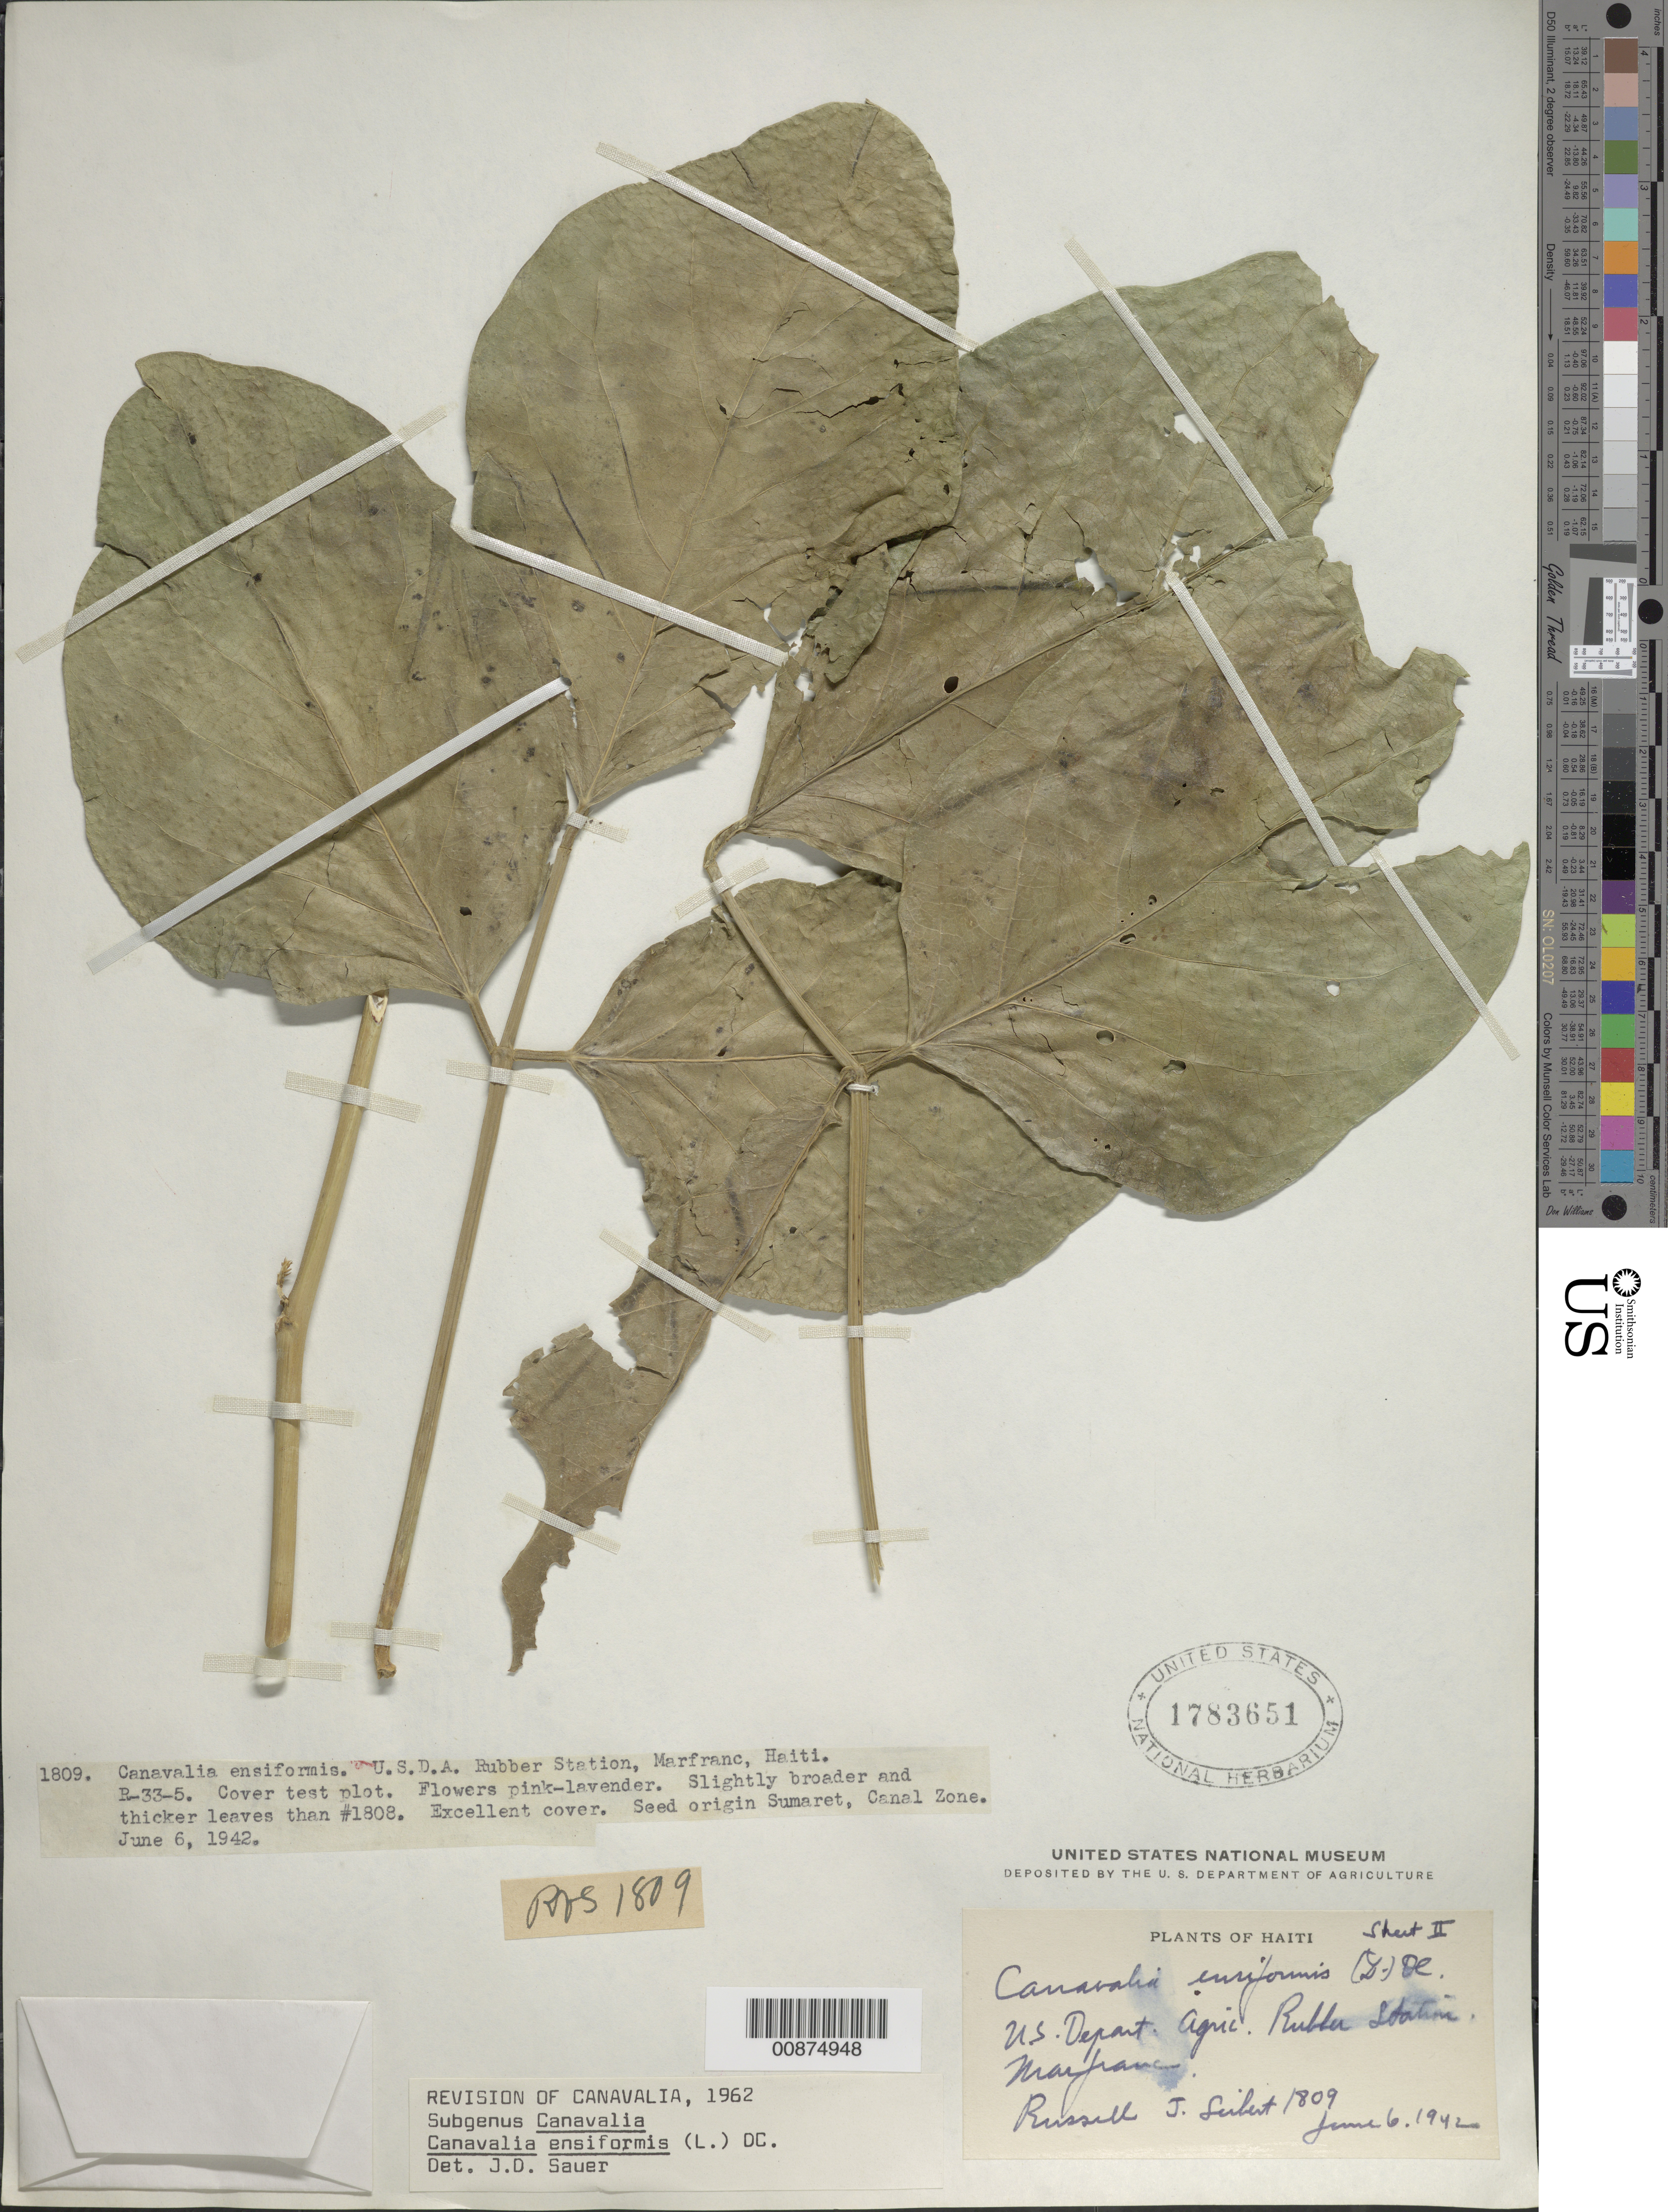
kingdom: Plantae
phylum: Tracheophyta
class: Magnoliopsida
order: Fabales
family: Fabaceae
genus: Canavalia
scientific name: Canavalia ensiformis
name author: (L.) DC.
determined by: Sauer, J. D.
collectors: R. J. Seibert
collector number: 1809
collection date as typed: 06 Jun 1942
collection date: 1942-06-06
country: Haiti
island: Hispaniola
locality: U.S. Depart. Agric. Rubber Station; Marfranc. R-33-5 Cover test plot.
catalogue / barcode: US 1783651